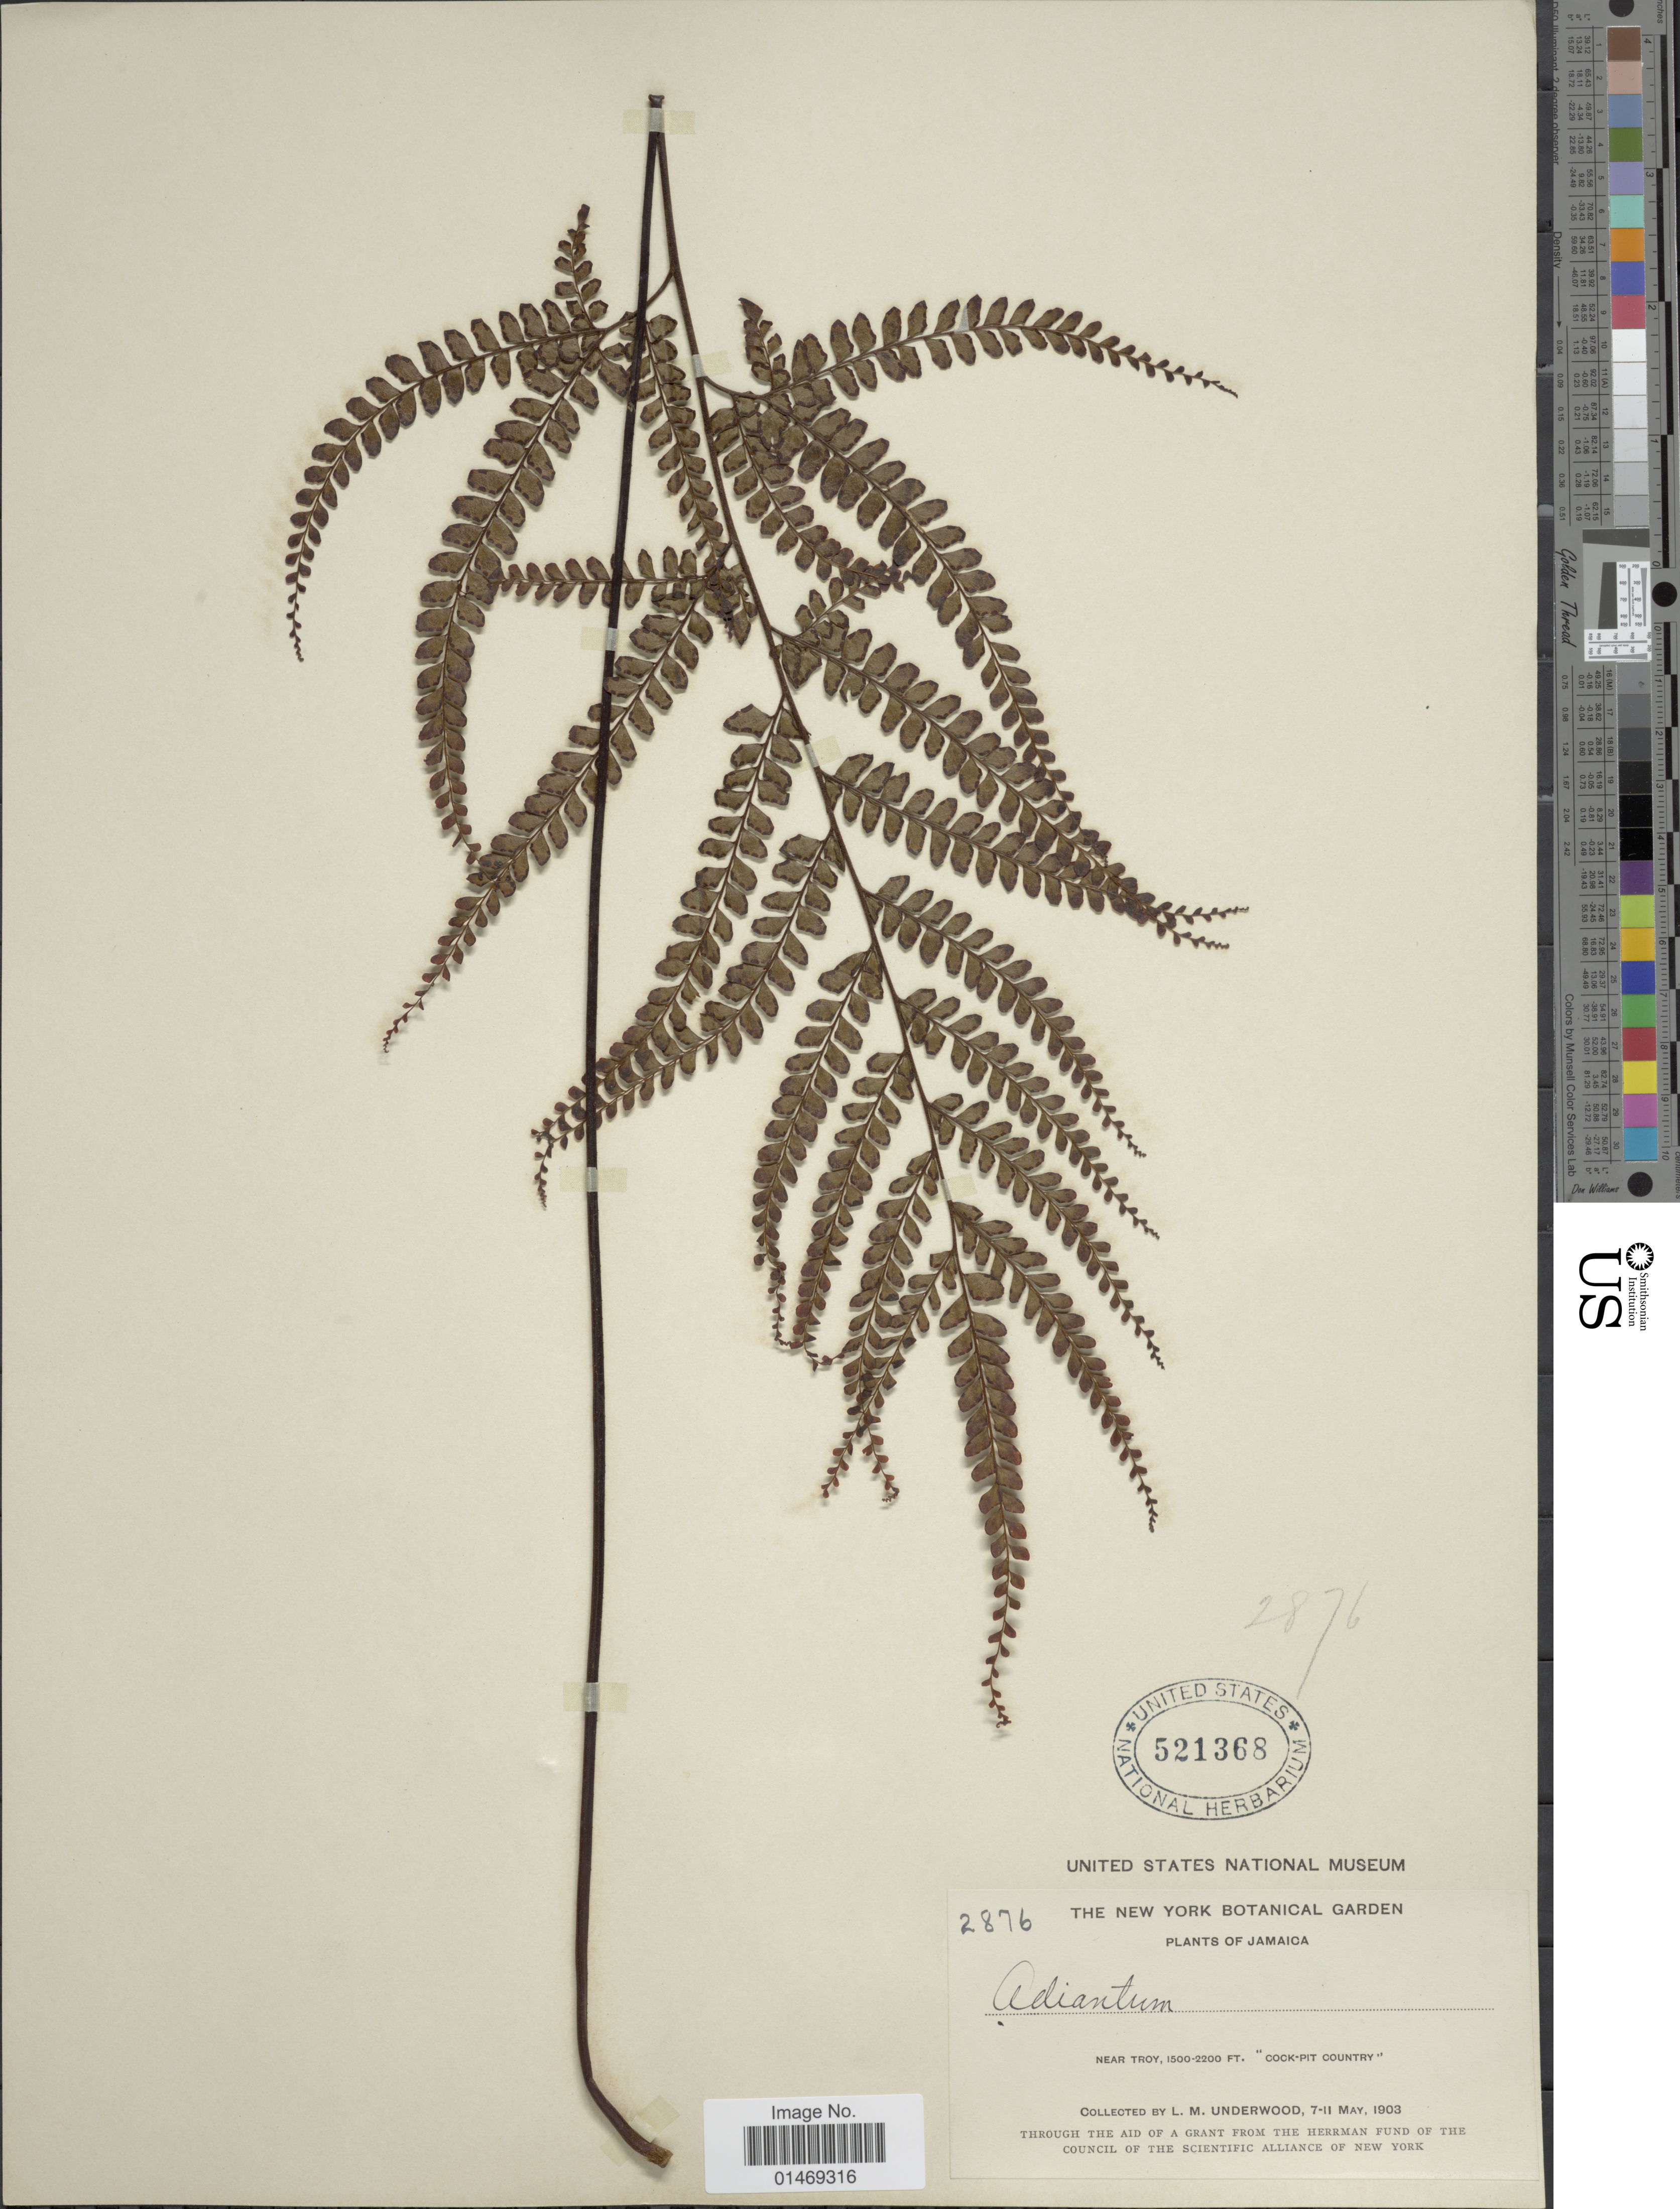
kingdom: Plantae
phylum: Tracheophyta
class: Polypodiopsida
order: Polypodiales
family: Pteridaceae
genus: Adiantum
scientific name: Adiantum pyramidale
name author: (L.) Willd.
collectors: L. M. Underwood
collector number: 2876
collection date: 1903-05-07/1903-05-11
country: Jamaica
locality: Near Troy, "cock-pit country"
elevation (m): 457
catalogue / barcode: US 521368